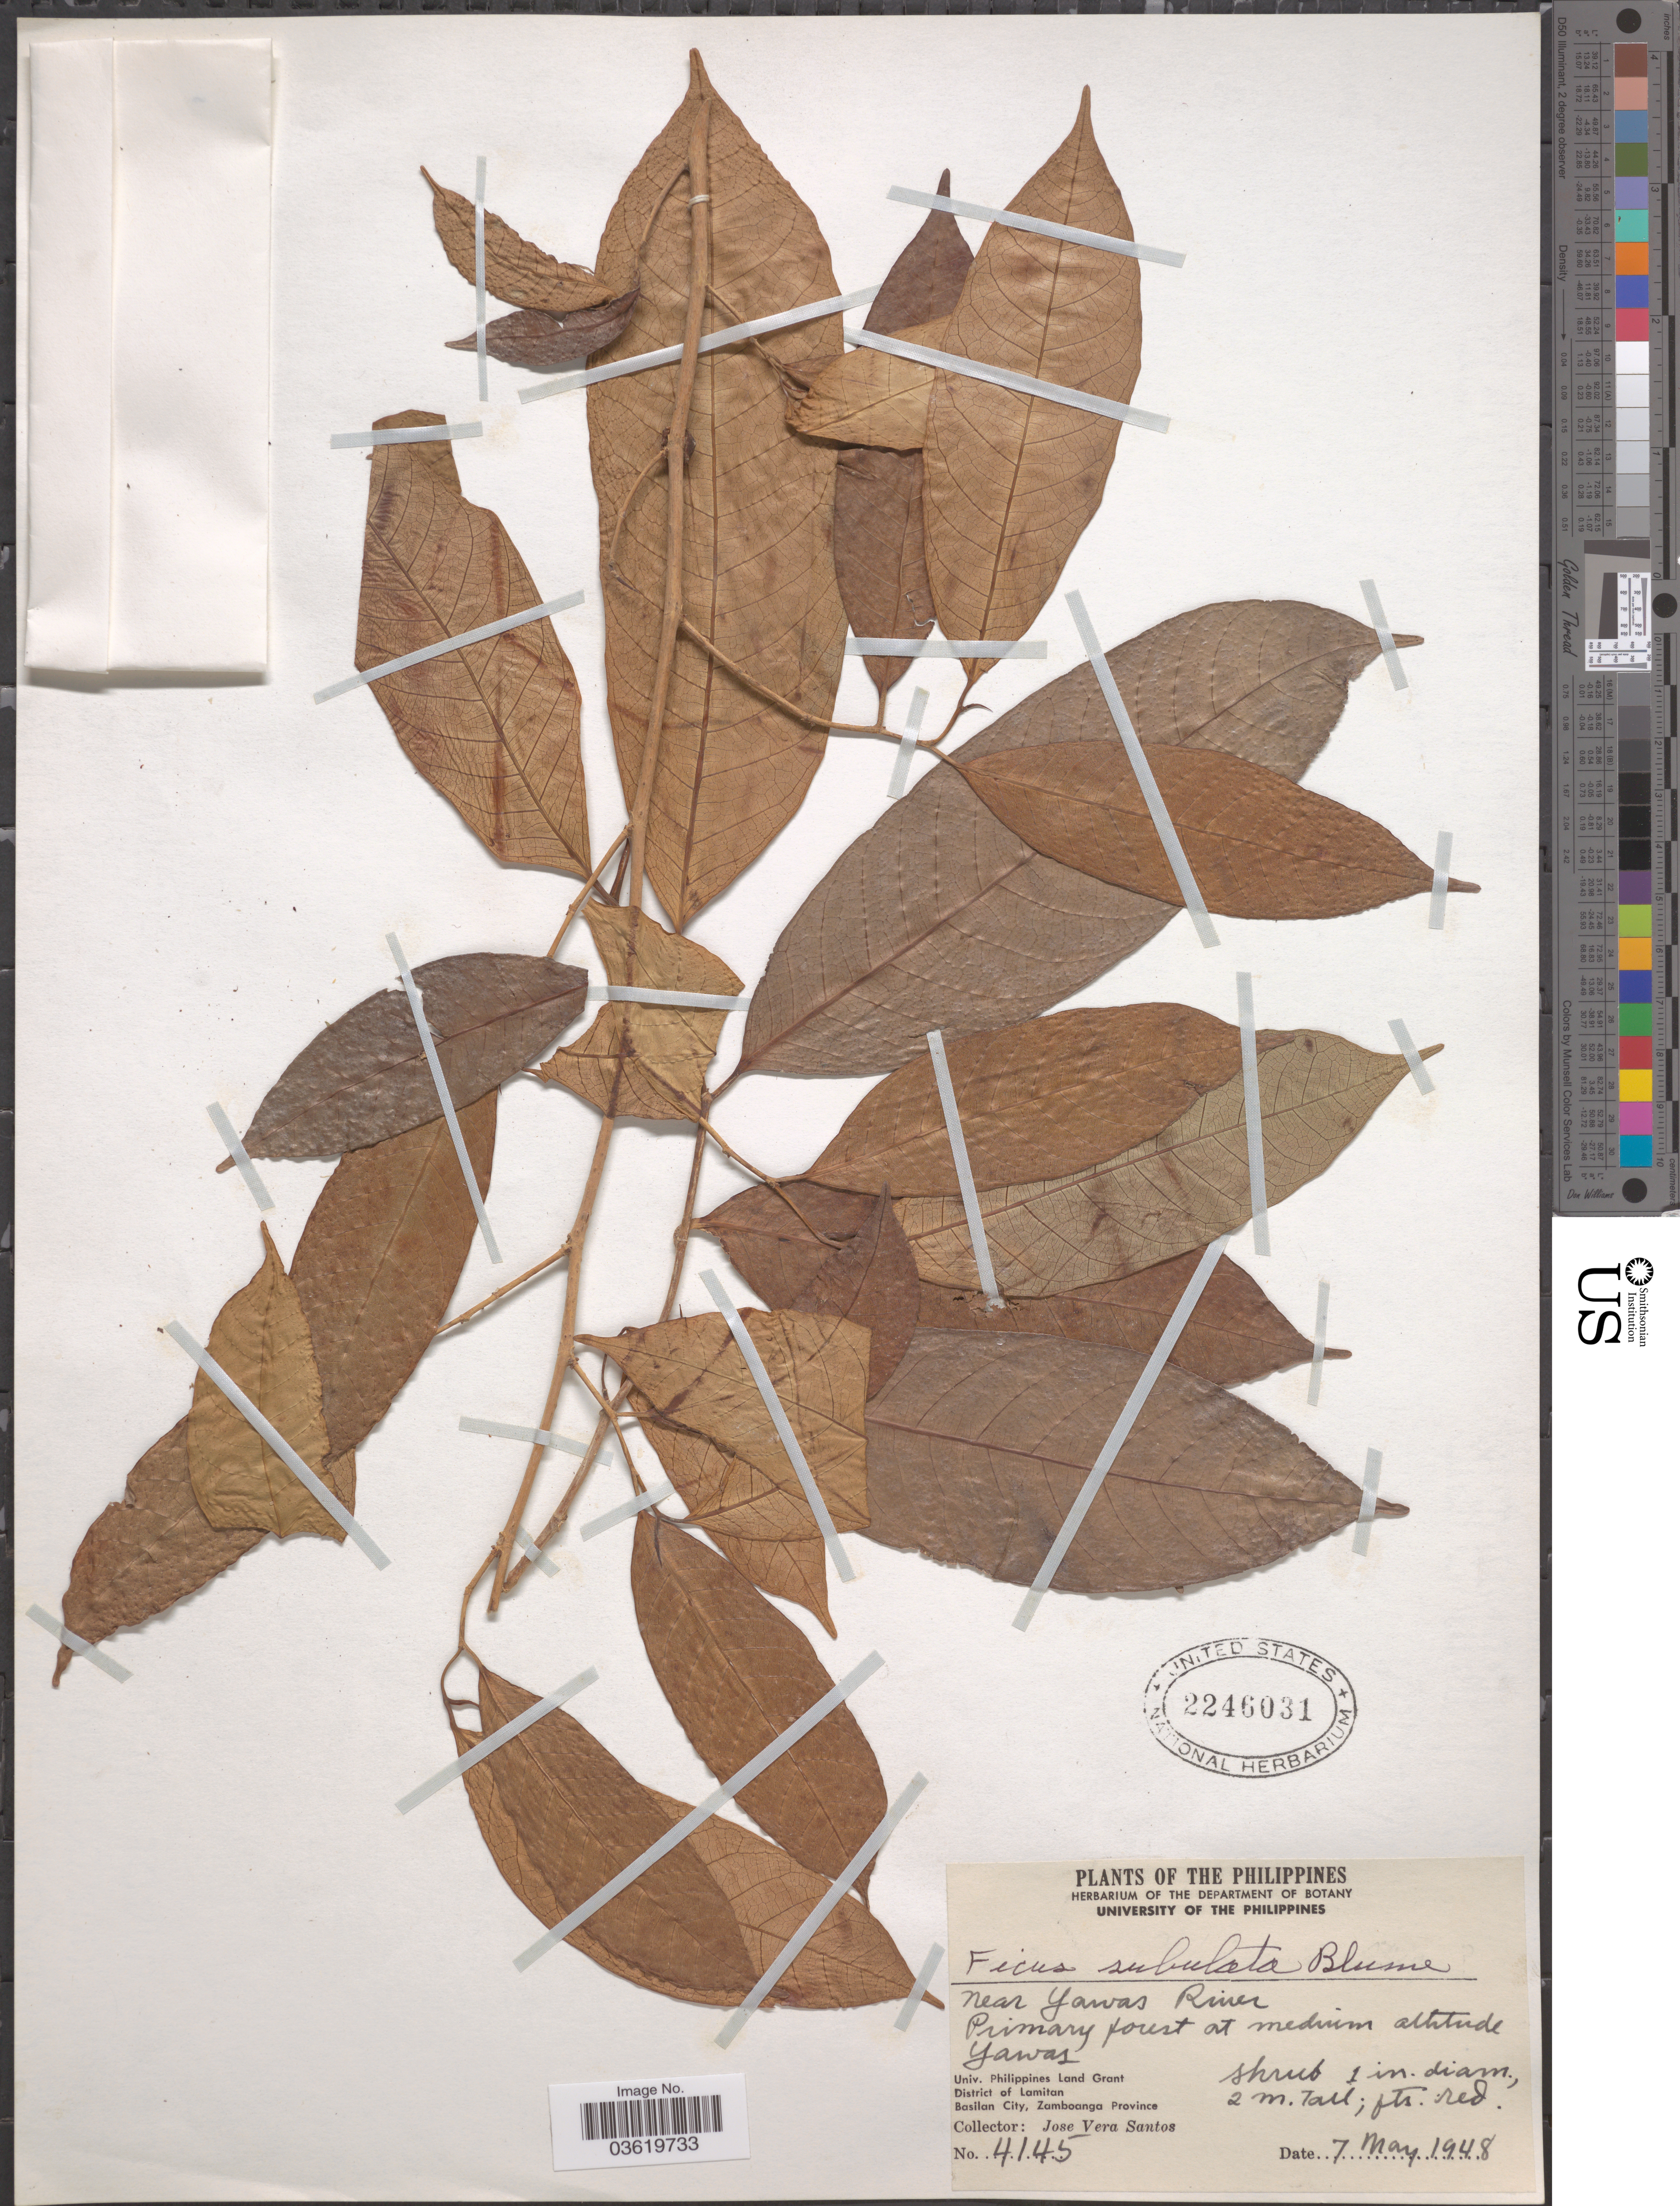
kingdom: Plantae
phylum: Tracheophyta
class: Magnoliopsida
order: Rosales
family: Moraceae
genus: Ficus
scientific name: Ficus subulata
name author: Blume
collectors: J. V. Santos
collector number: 4145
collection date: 1948-05-07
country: Philippines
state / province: Muslim Mindanao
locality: Near Yawas River. Primary forest at medium altitude Yawas. Univ. Philippines Land Grant. District of Lamitan. Basilan City, Zamboanga Province.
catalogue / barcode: US 2246031